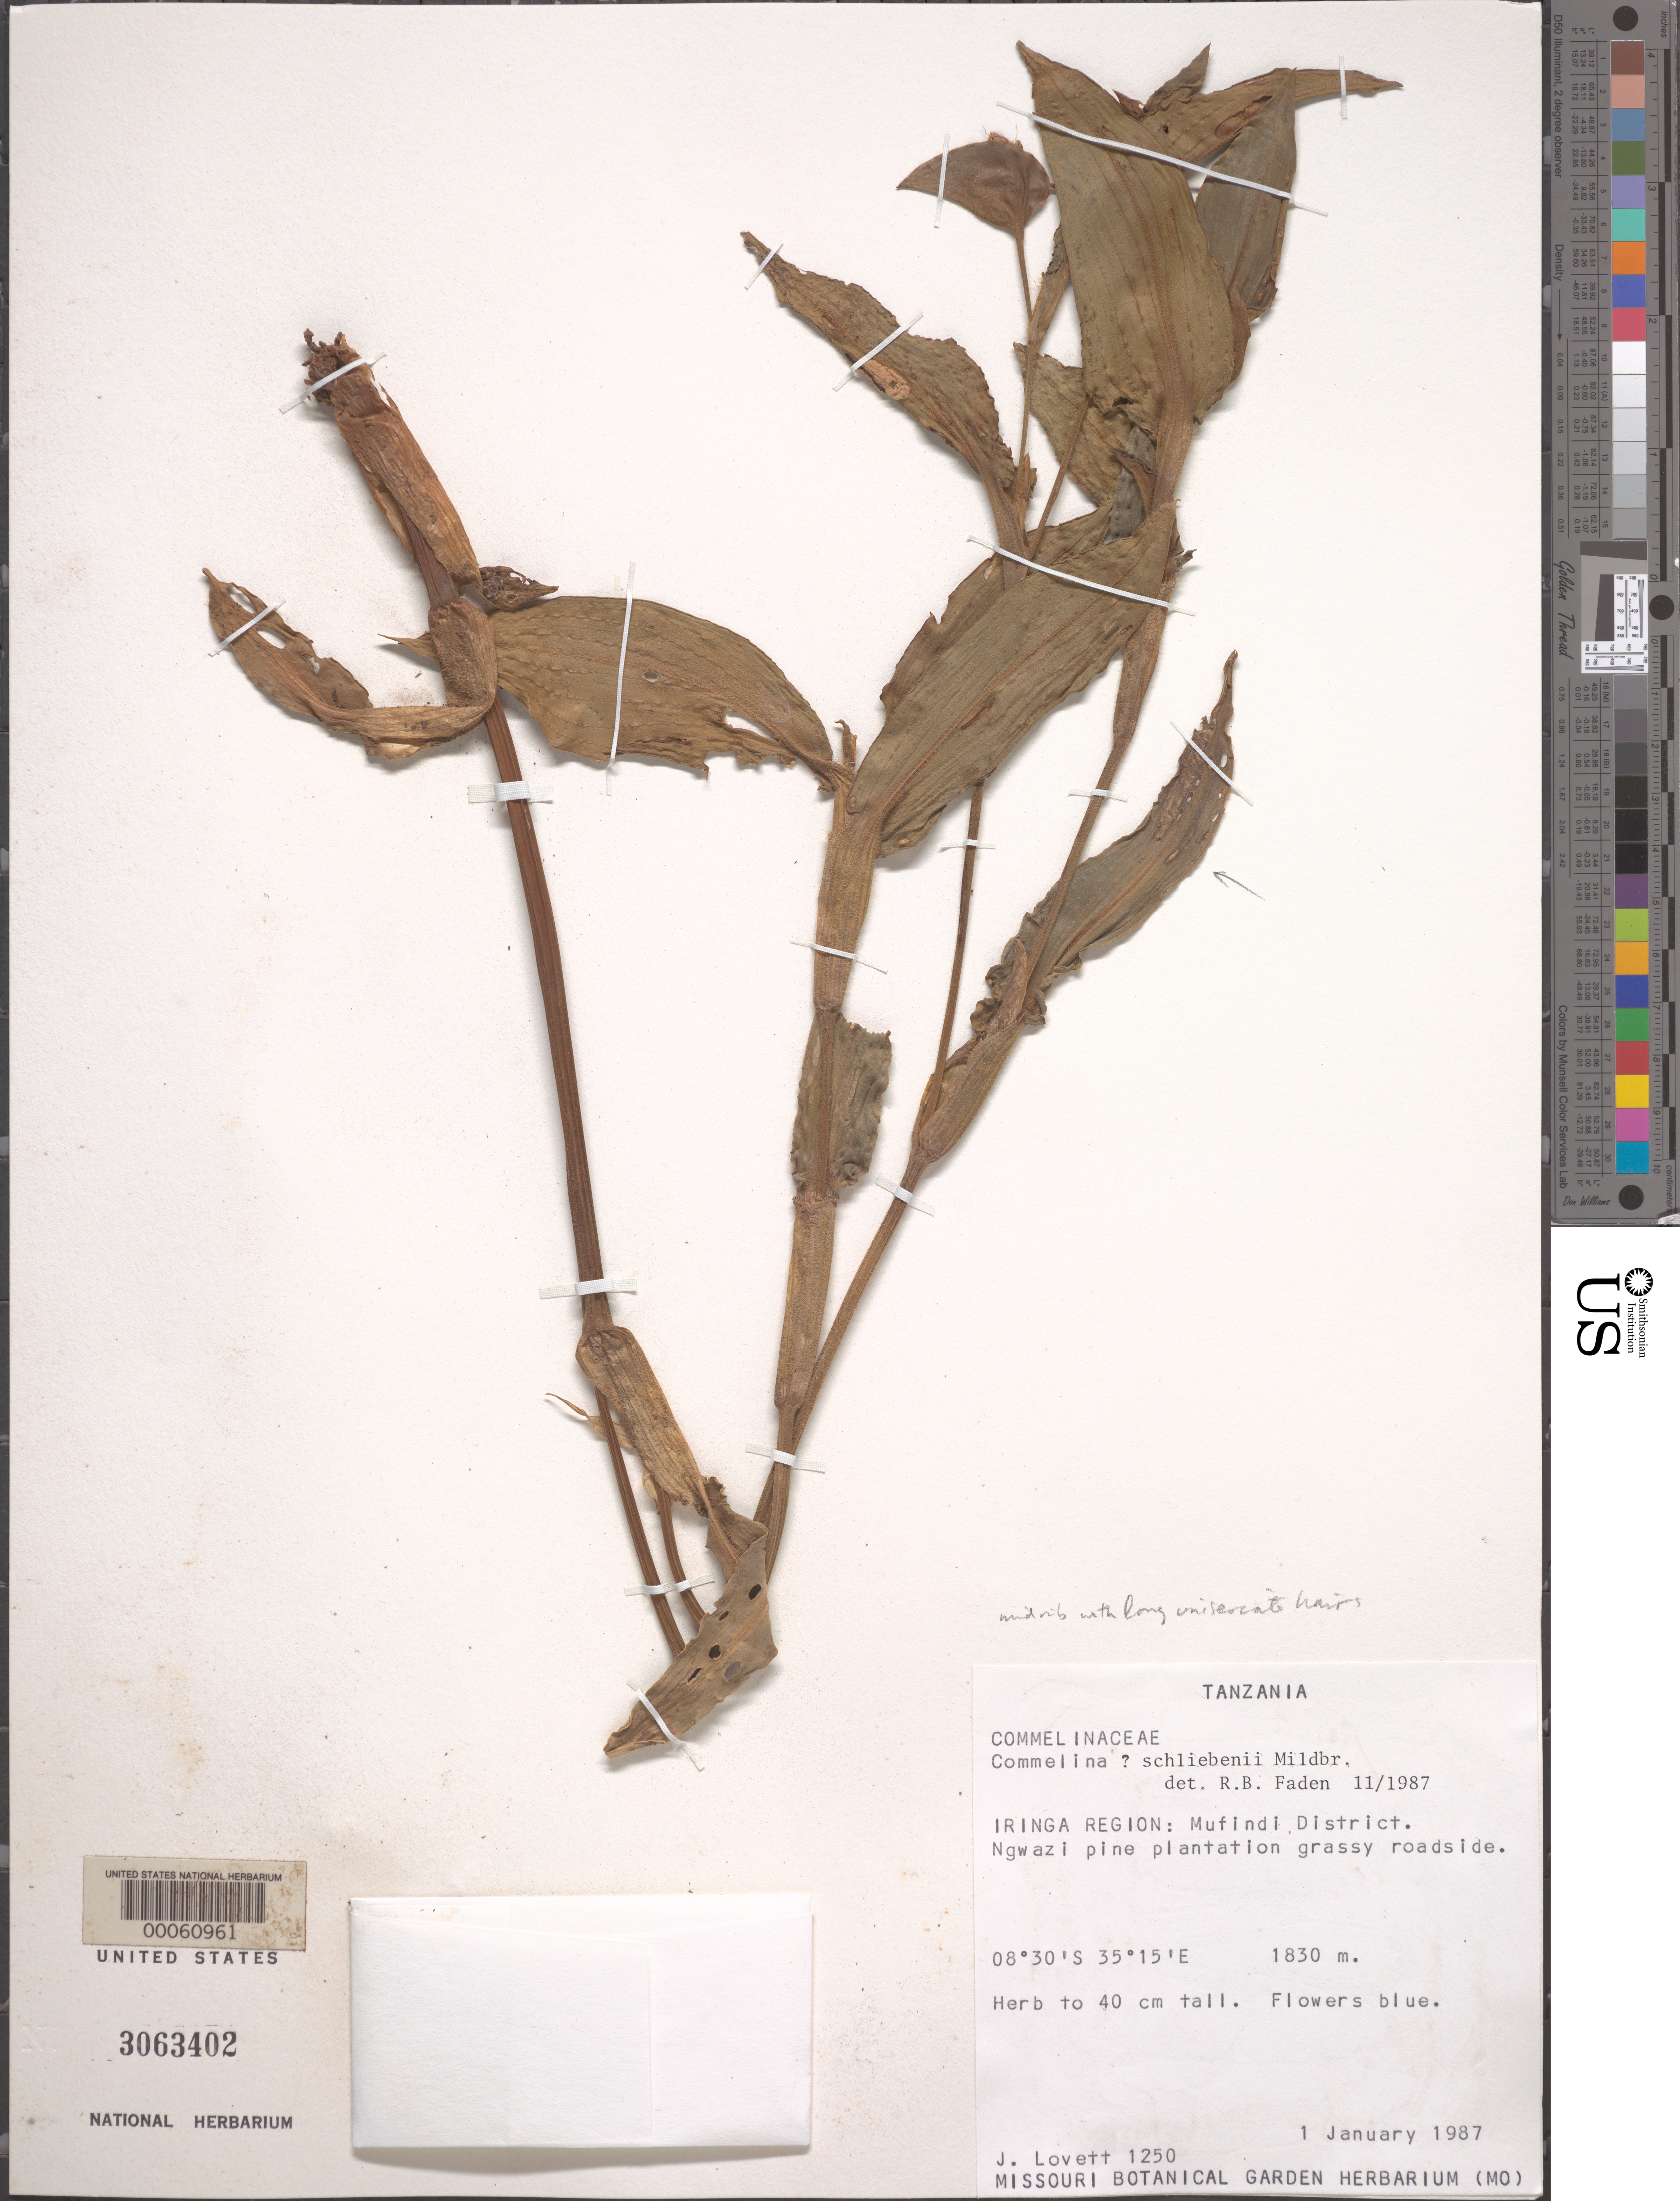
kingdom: Plantae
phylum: Tracheophyta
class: Liliopsida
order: Commelinales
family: Commelinaceae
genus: Commelina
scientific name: Commelina schliebenii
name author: Mildbr.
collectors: J. Lovett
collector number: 1250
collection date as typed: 01 Jan 1987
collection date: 1987-01-01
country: Tanzania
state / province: Iringa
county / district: Mufindi Dist.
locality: Ngwazi pine plantation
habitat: Grassy roadside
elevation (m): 1830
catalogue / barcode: US 3063402